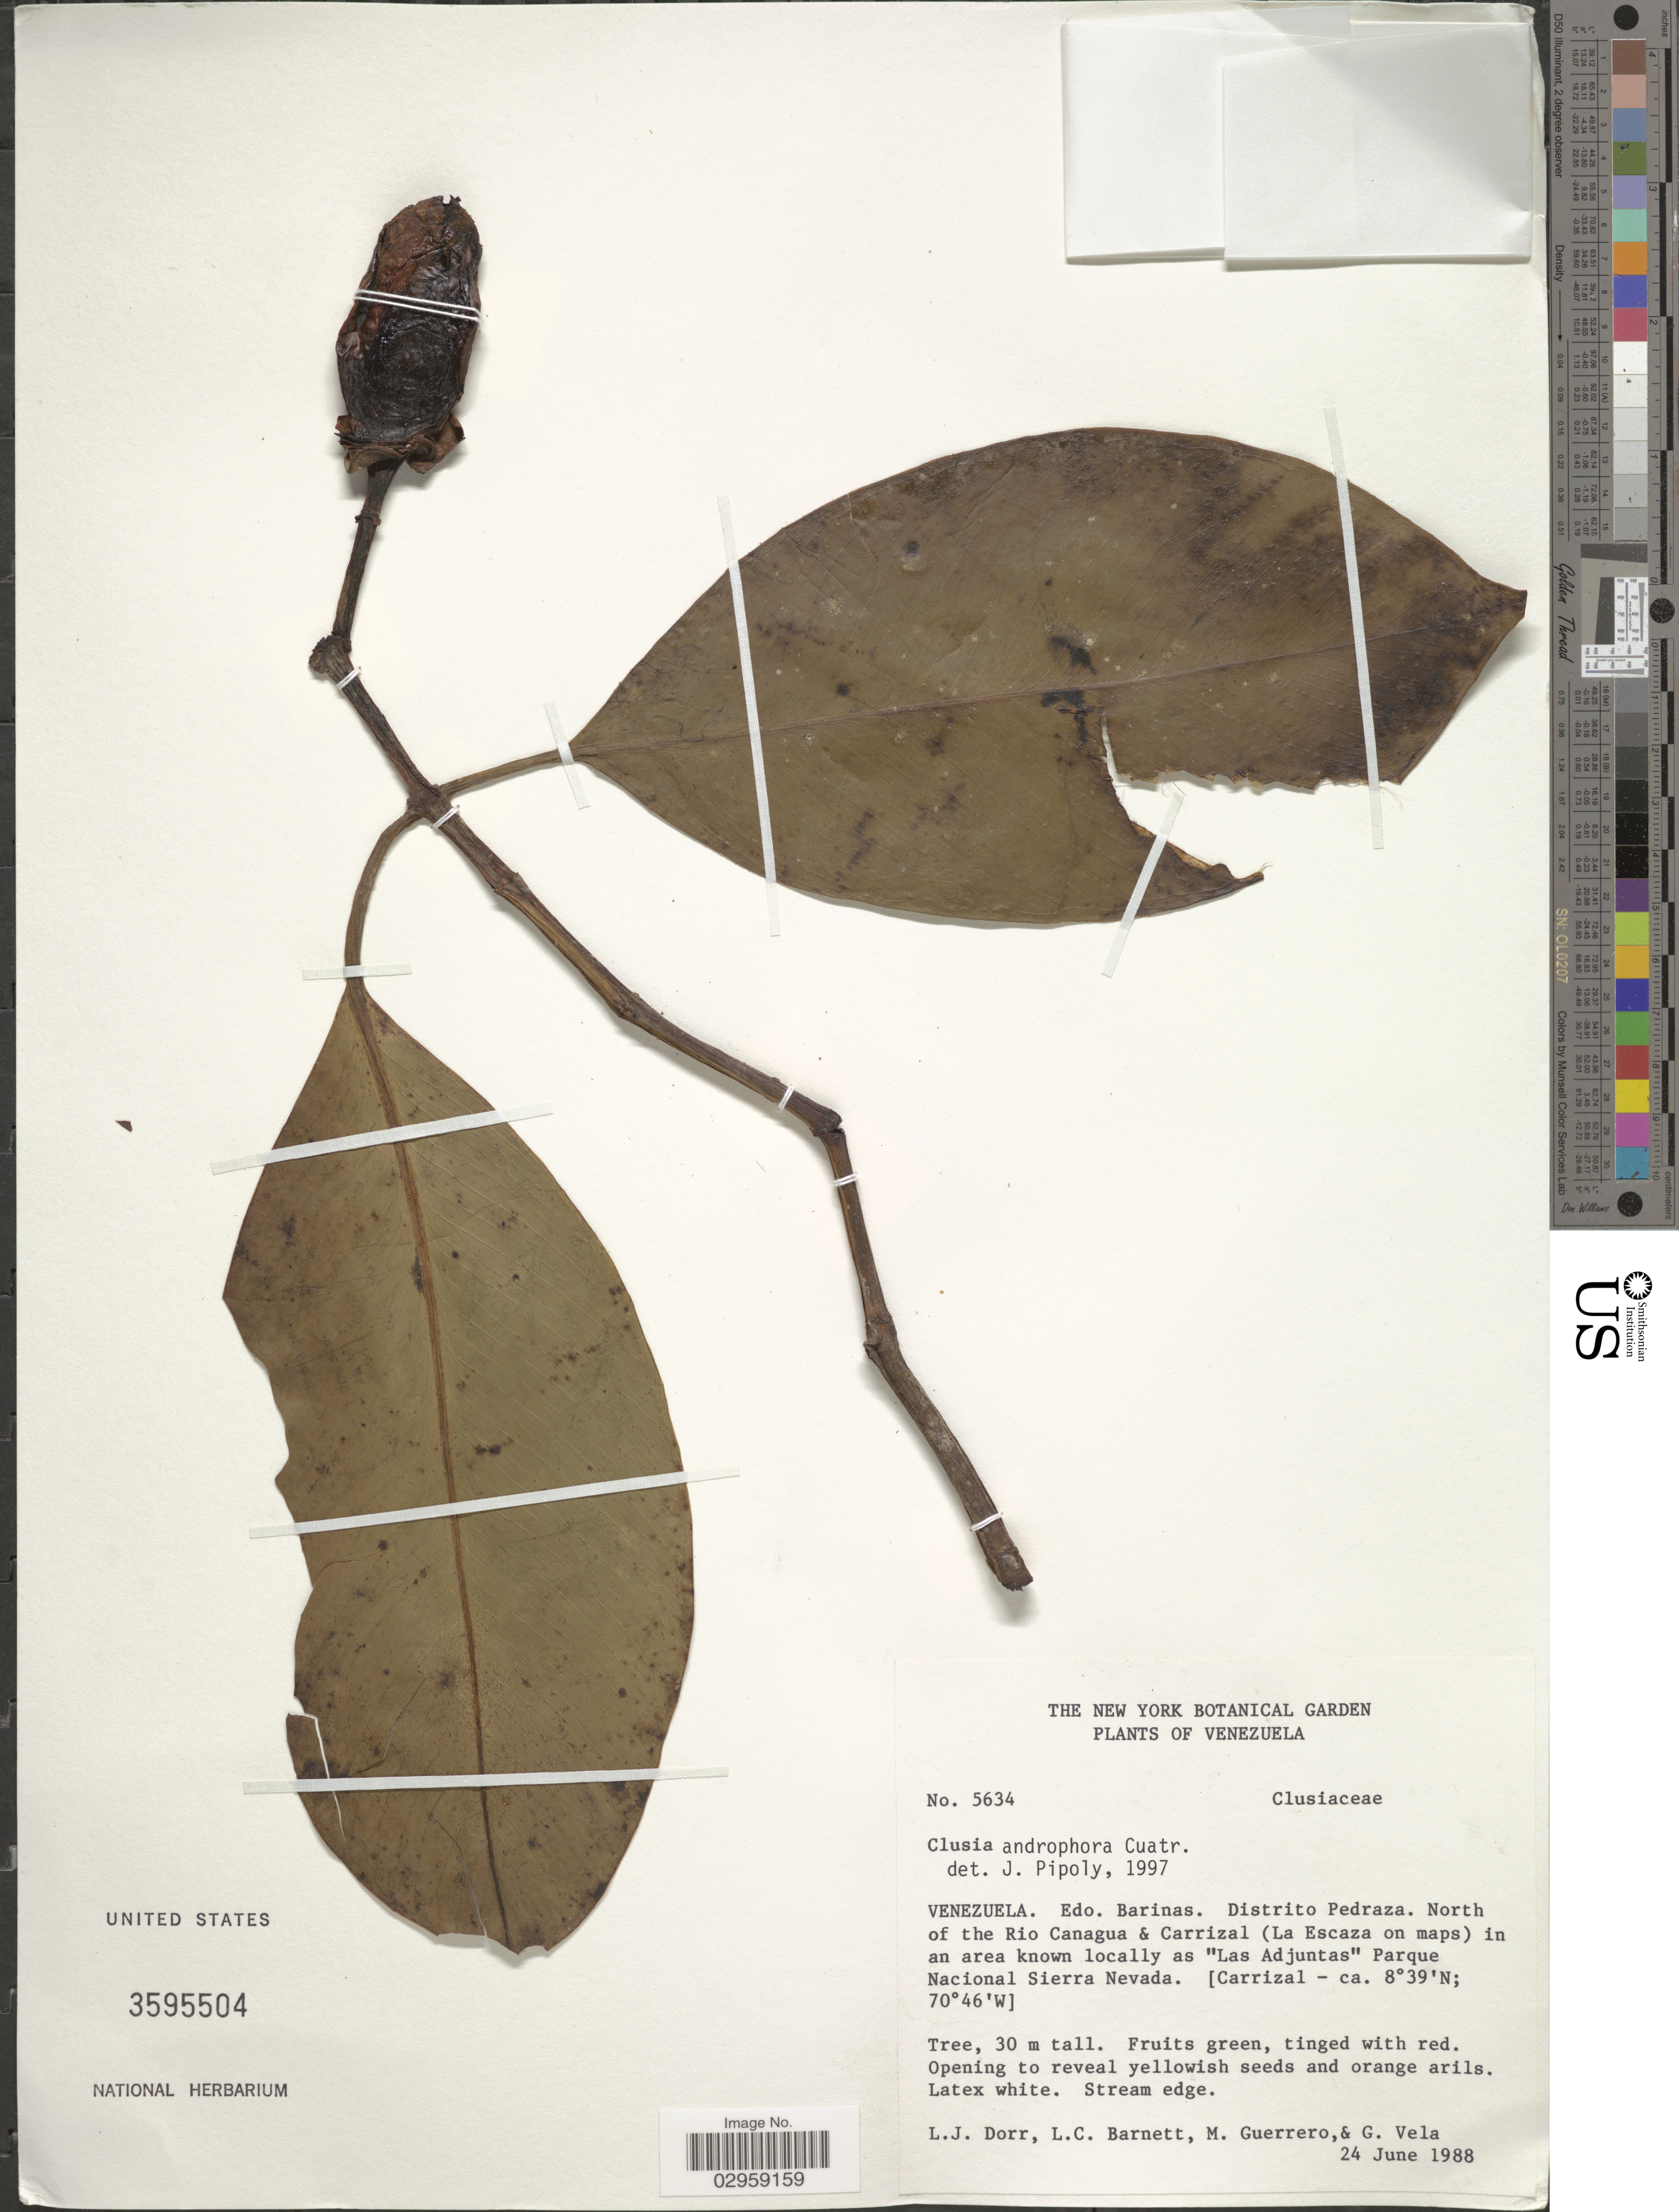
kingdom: Plantae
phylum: Tracheophyta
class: Magnoliopsida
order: Malpighiales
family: Clusiaceae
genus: Clusia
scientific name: Clusia androphora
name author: Cuatrec.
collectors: L. J. Dorr, L. C. Barnett, M. Guerrero & G. Vela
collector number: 5634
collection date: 1988-06-24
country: Venezuela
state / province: Barinas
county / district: Pedraza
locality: N of Rio Canagua & Carrizal (La Escaza on maps) in an area known locally as "Las Adjuntas" Parque Nacional Sierra Nevada.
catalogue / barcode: US 3595504